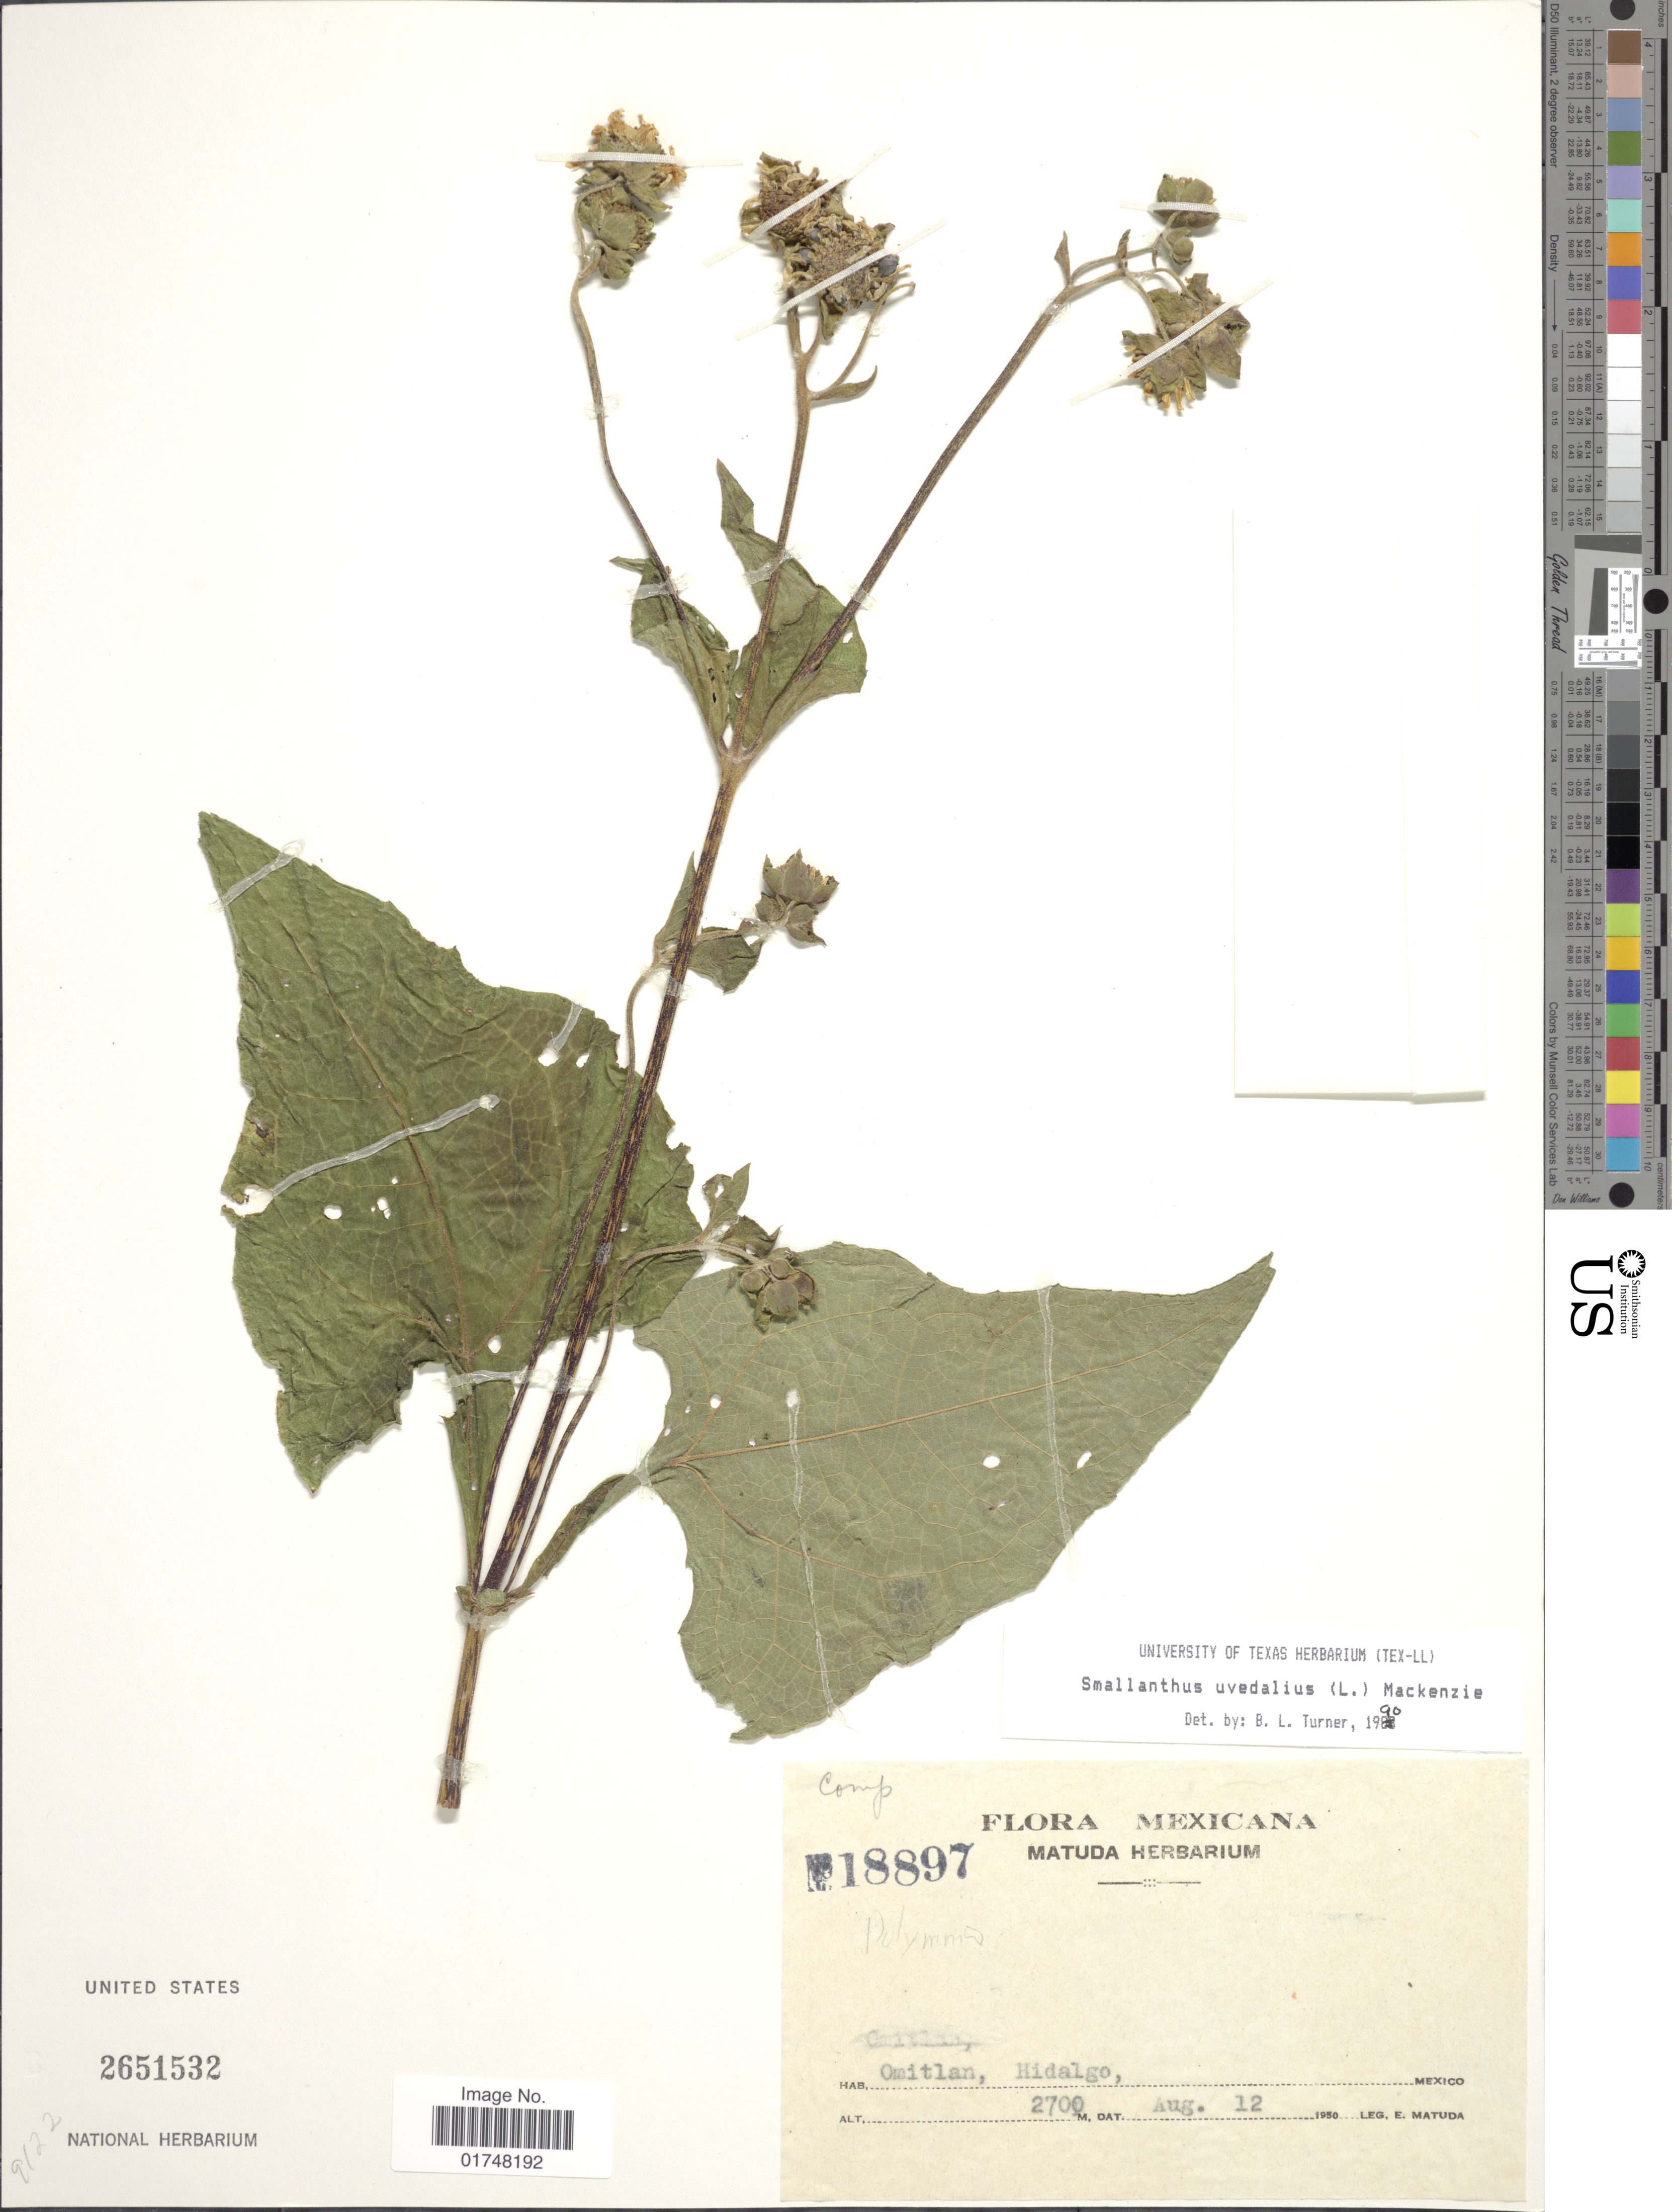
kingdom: Plantae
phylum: Tracheophyta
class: Magnoliopsida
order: Asterales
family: Asteraceae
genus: Smallanthus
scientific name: Smallanthus maculatus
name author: (Cav.) H. Rob.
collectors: E. Matuda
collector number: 18897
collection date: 1950-08-12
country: Mexico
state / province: Hidalgo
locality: Omitlan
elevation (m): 2700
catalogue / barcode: US 2651532